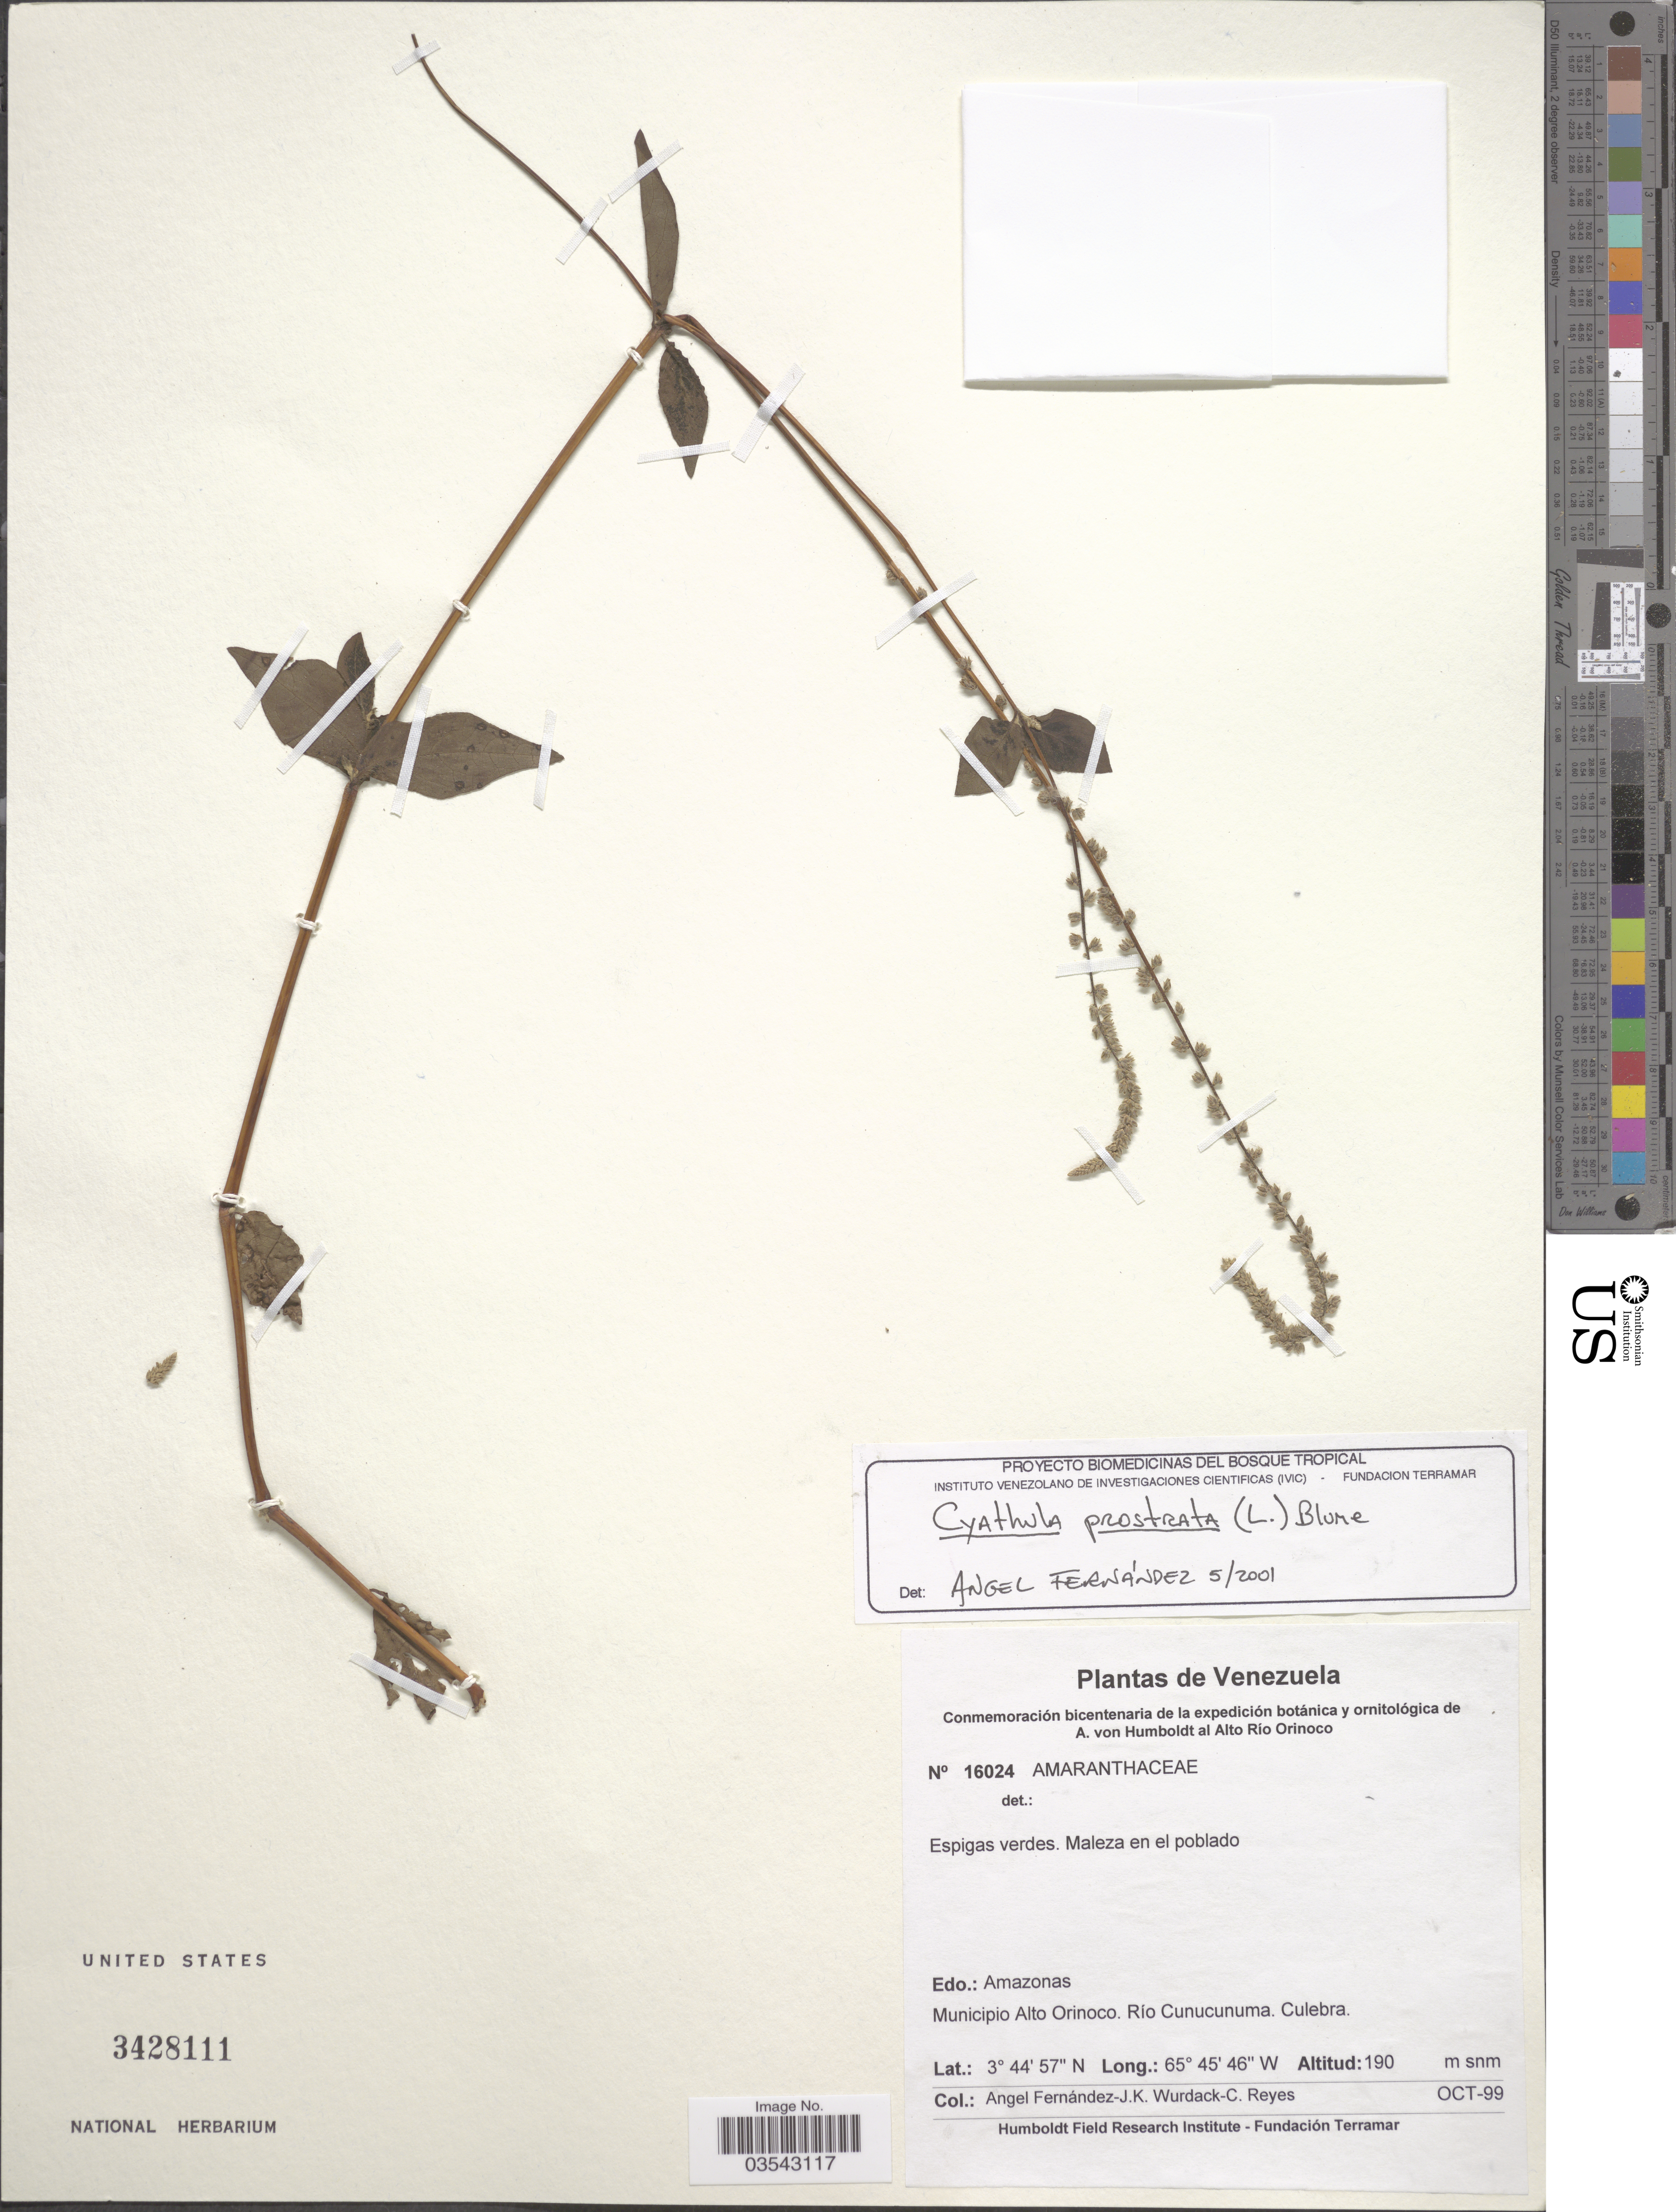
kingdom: Plantae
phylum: Tracheophyta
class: Magnoliopsida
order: Caryophyllales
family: Amaranthaceae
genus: Cyathula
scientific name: Cyathula prostrata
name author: (L.) Blume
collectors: Á. Fernández, J. J. Wurdack & C. Reyes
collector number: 16024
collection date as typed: Transcribed d/m/y: /10/99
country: Venezuela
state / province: Amazonas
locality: Municipio Alto Orinoco. Río Cunucunuma. Culebra.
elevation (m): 190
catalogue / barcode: US 3428111